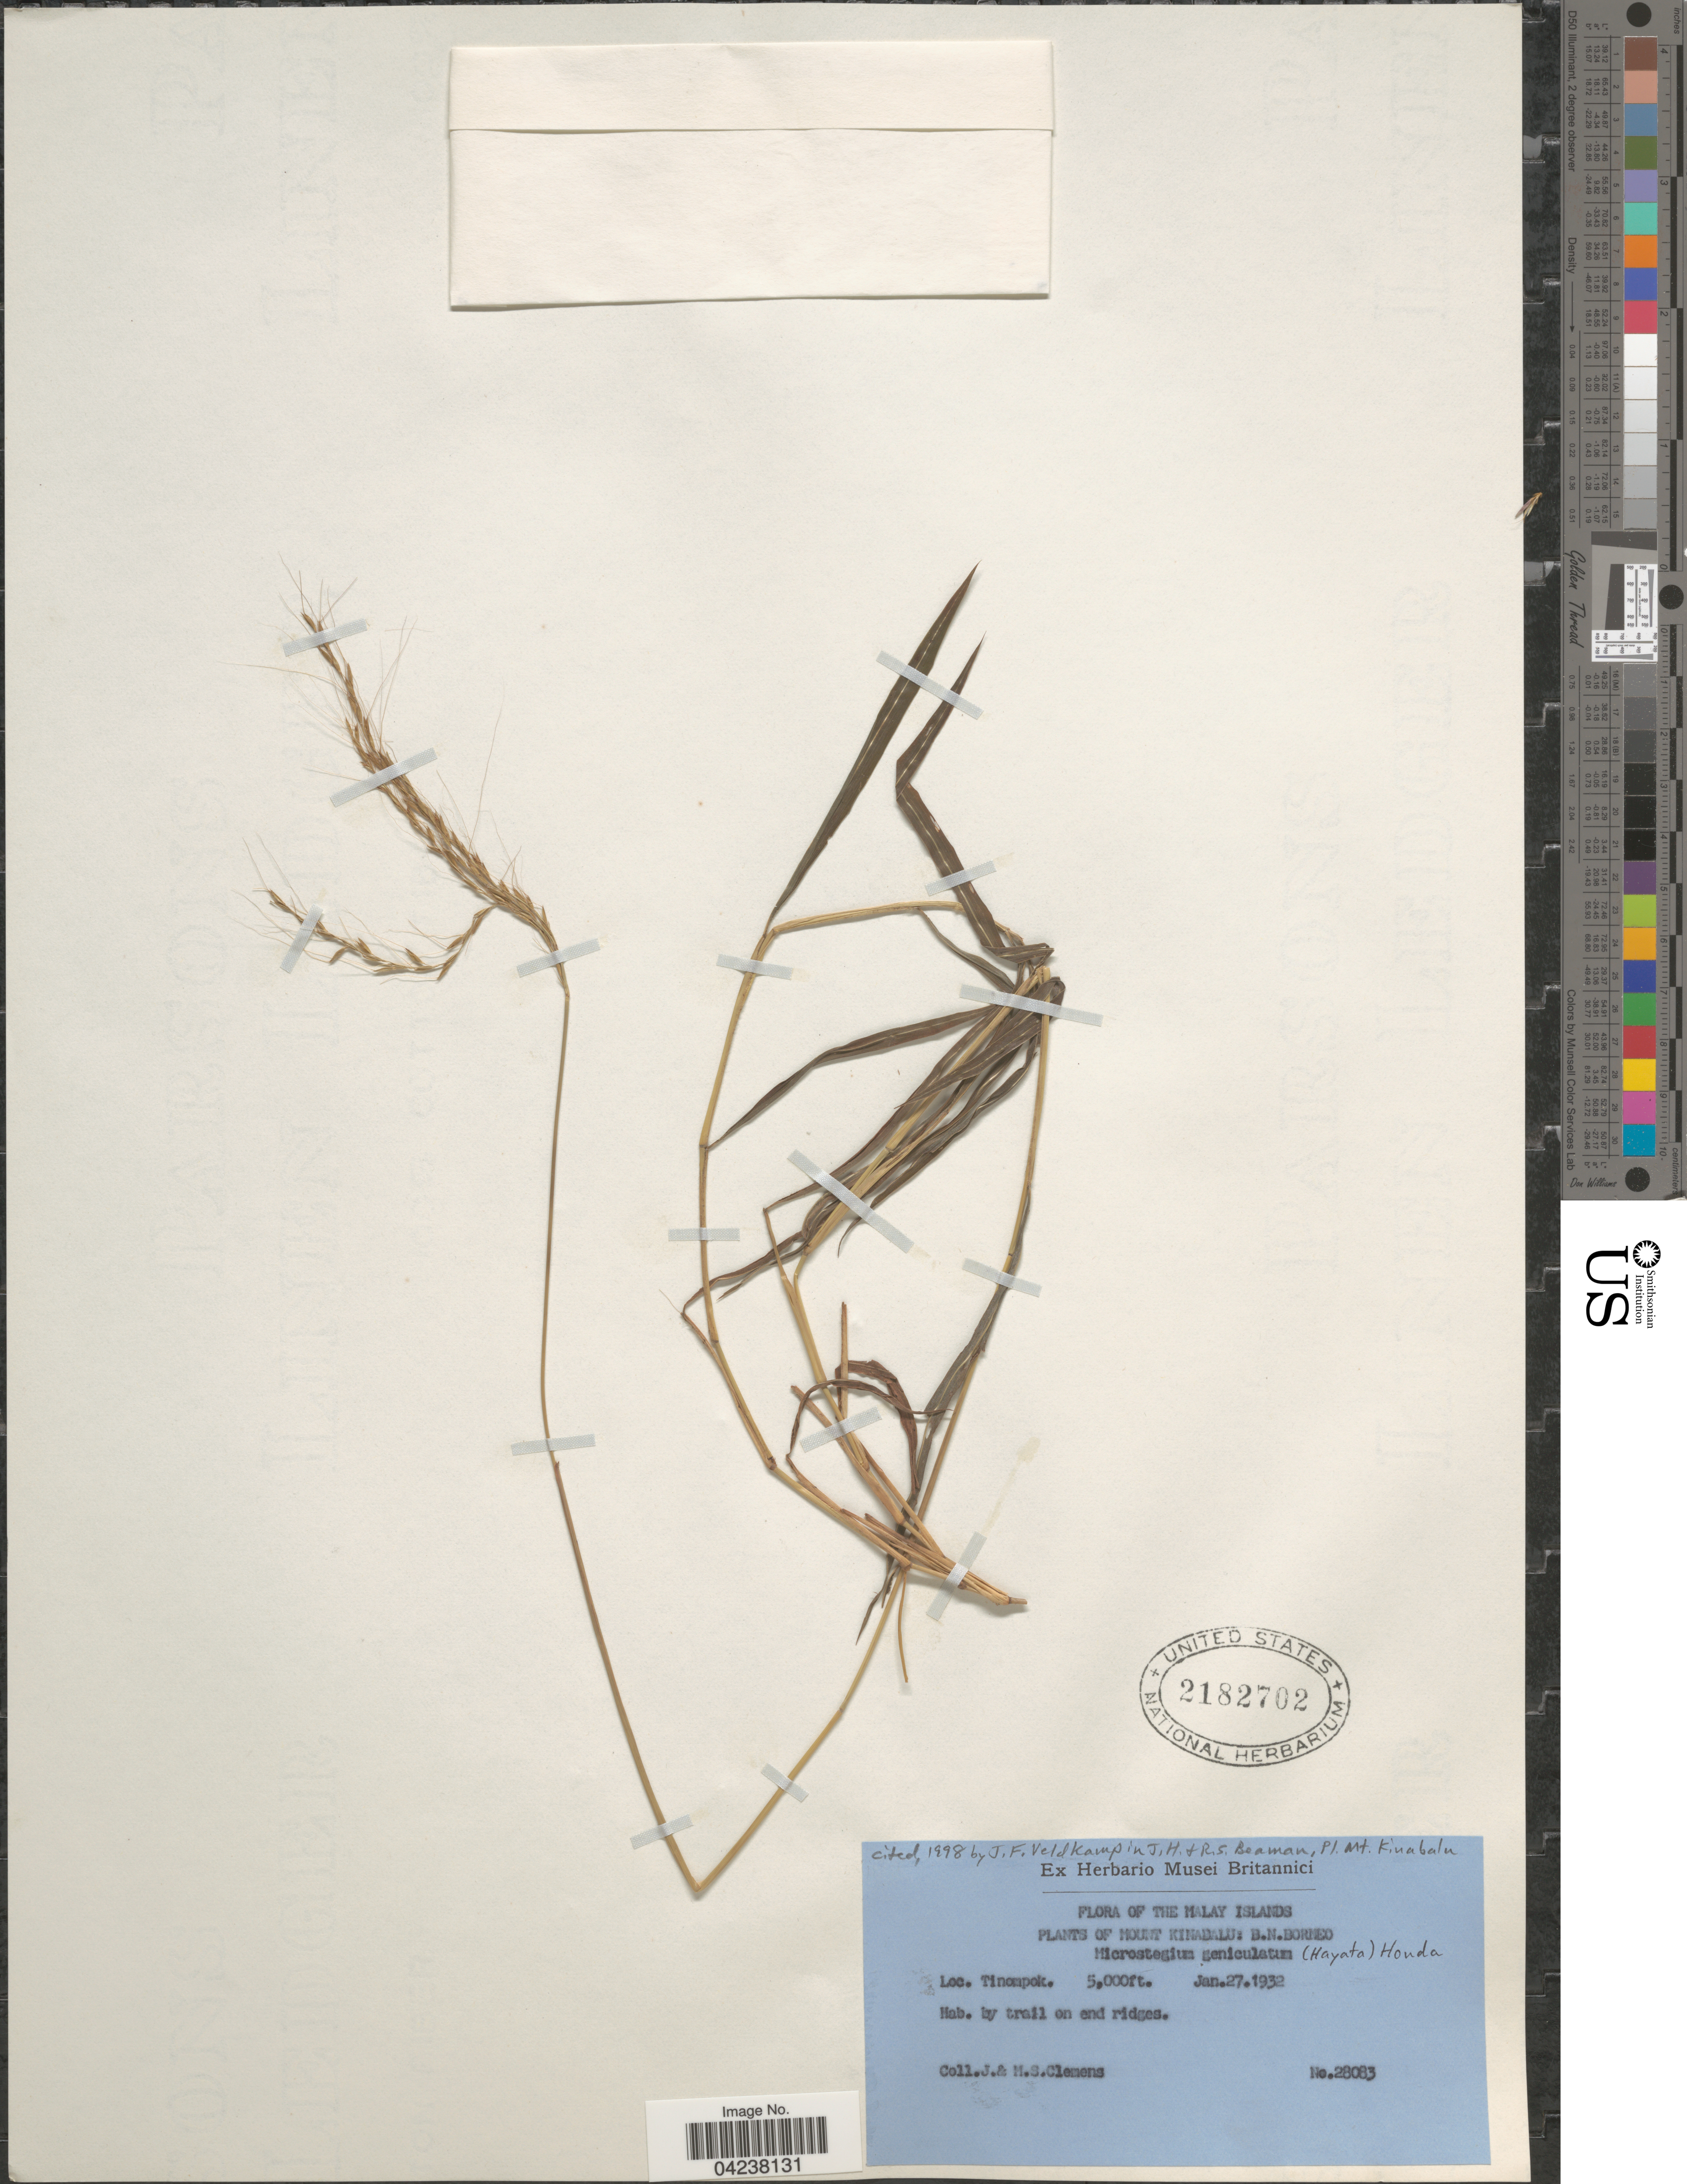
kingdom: Plantae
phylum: Tracheophyta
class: Liliopsida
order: Poales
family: Poaceae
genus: Microstegium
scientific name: Microstegium geniculatum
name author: (Hayata) Honda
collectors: J. Clemens & M. S. Clemens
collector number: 28083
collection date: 1932-01-27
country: Malaysia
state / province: Sabah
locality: Malay Islands. Mount Kinabalu: B. N. Borneo. Tinompok.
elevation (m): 1524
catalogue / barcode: US 2182702